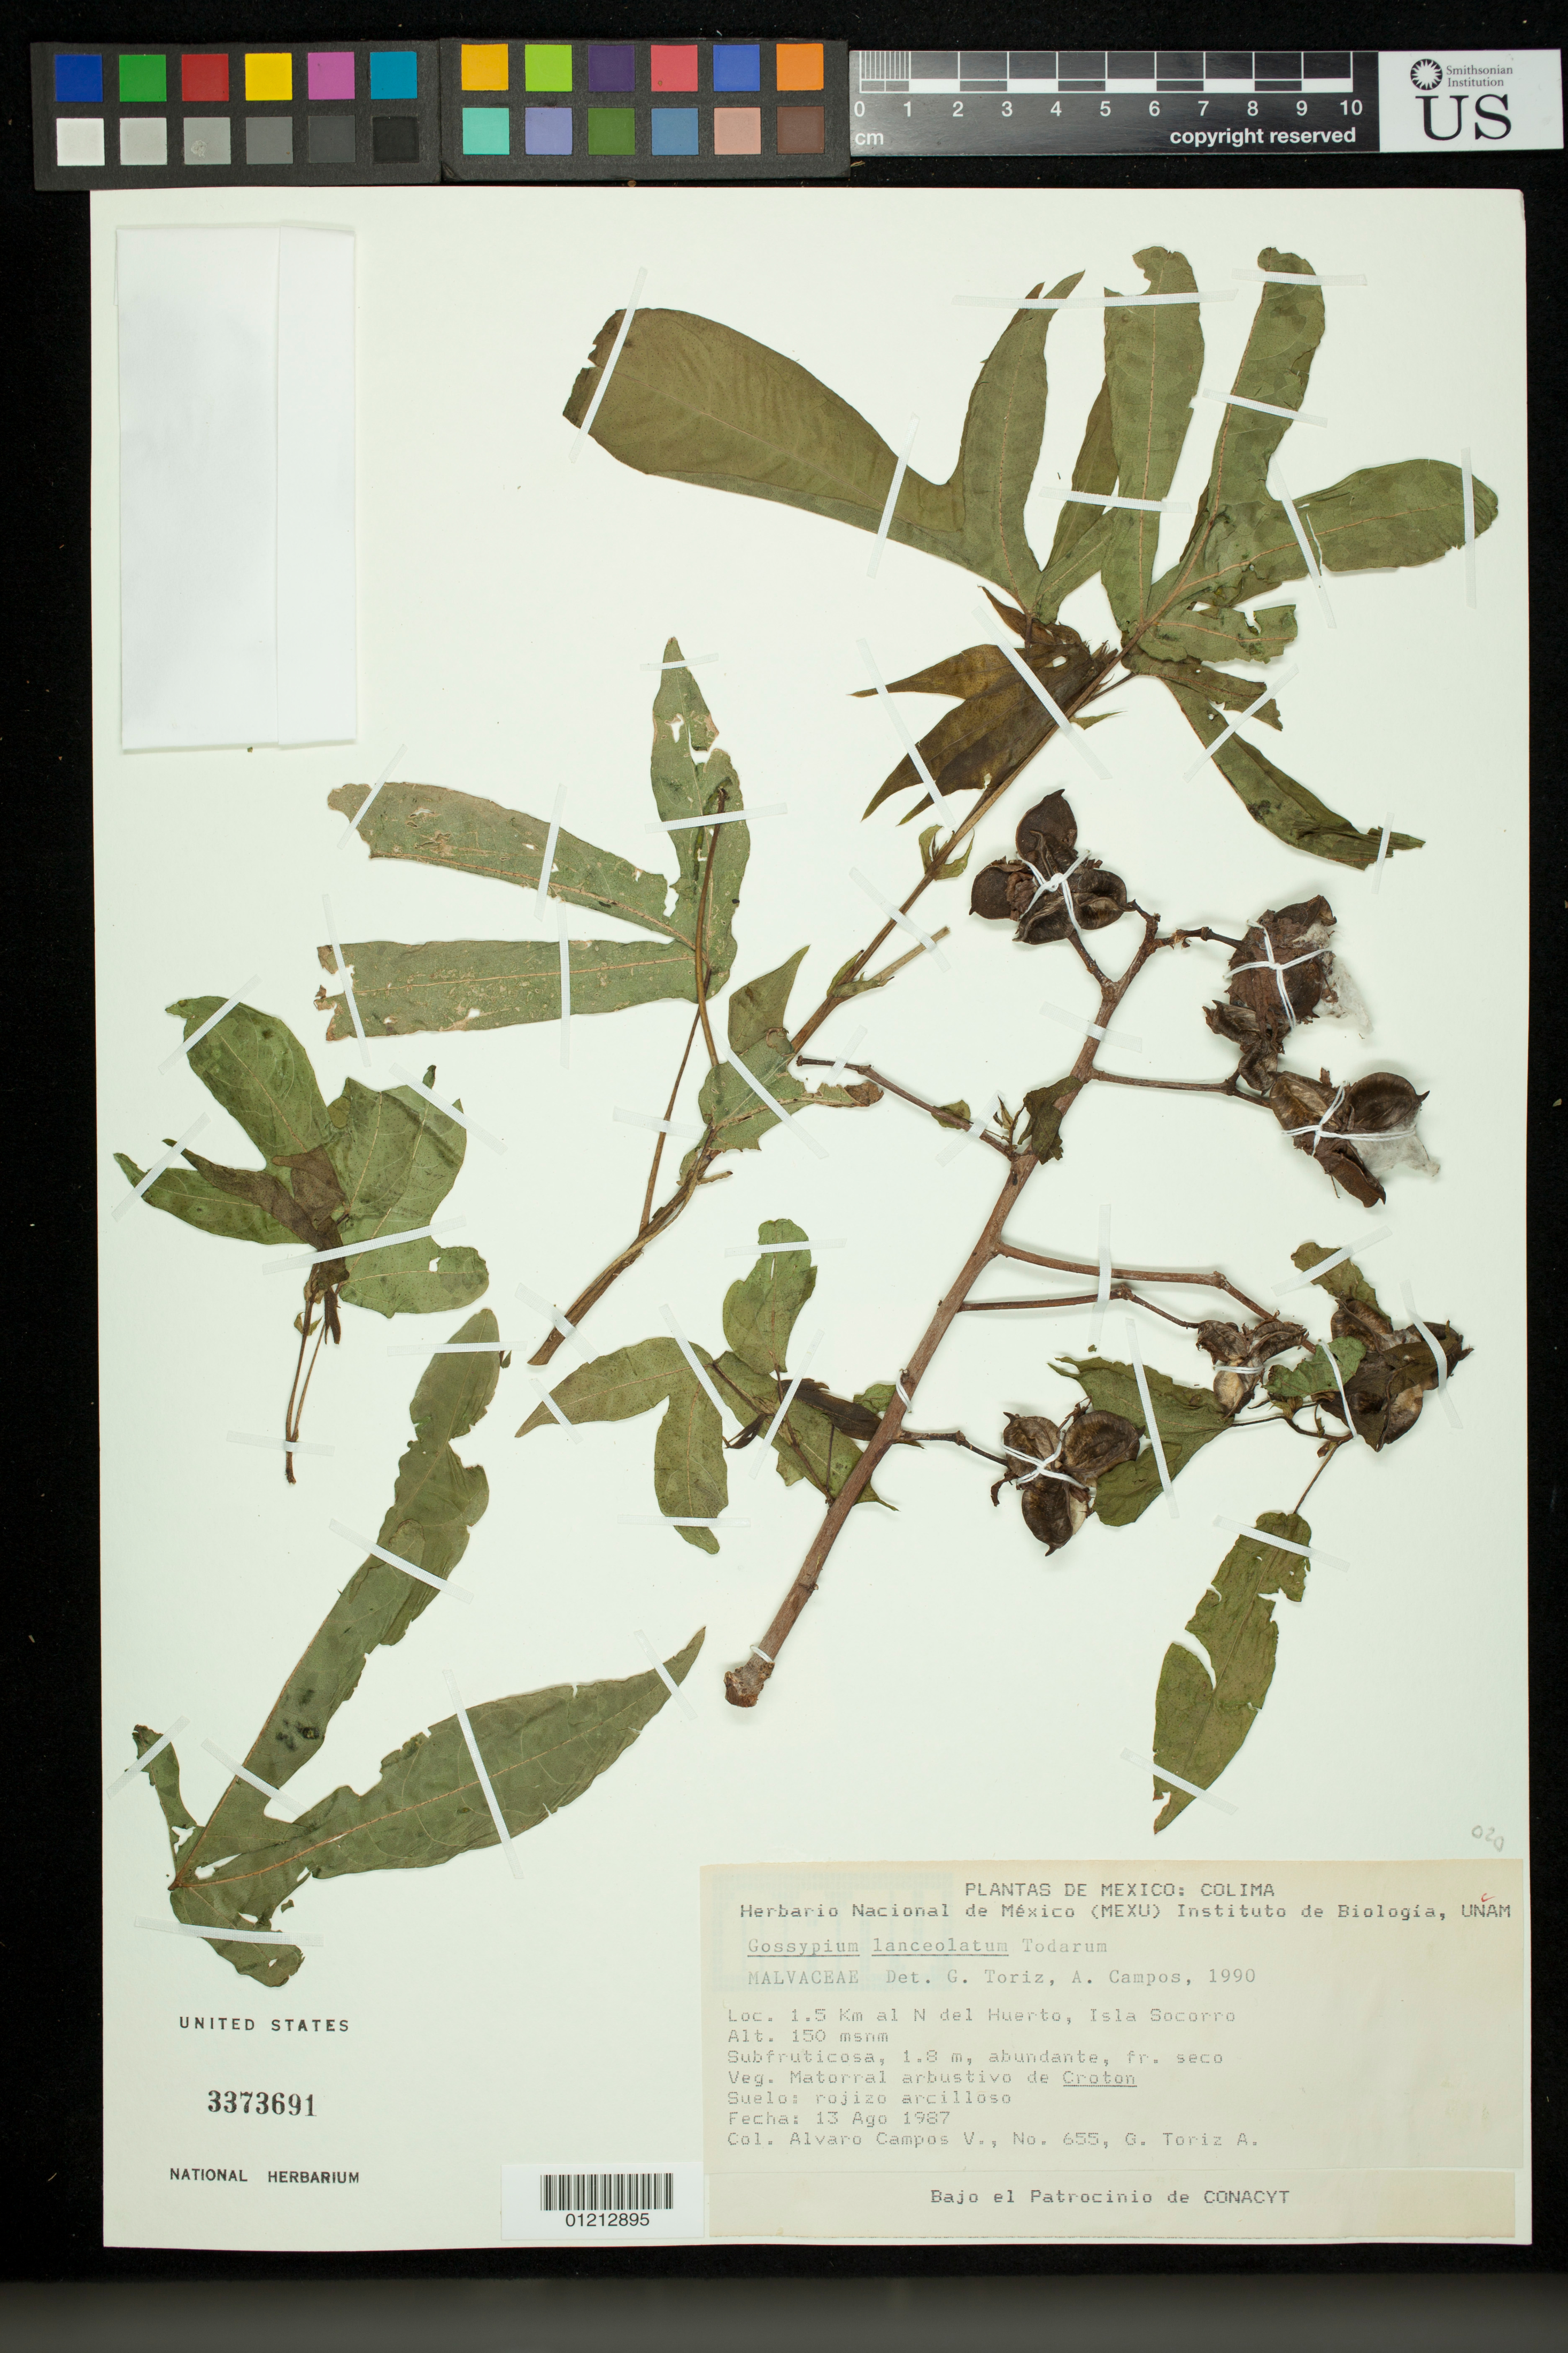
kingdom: Plantae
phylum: Tracheophyta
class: Magnoliopsida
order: Malvales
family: Malvaceae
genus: Gossypium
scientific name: Gossypium lanceolatum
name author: Tod.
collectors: A. Campos V. & G. Toriz A.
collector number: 655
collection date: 1987-08-13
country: Mexico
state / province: Colima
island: Socorro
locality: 1.5 Km al N del Huerto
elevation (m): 150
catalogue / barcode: US 3373691